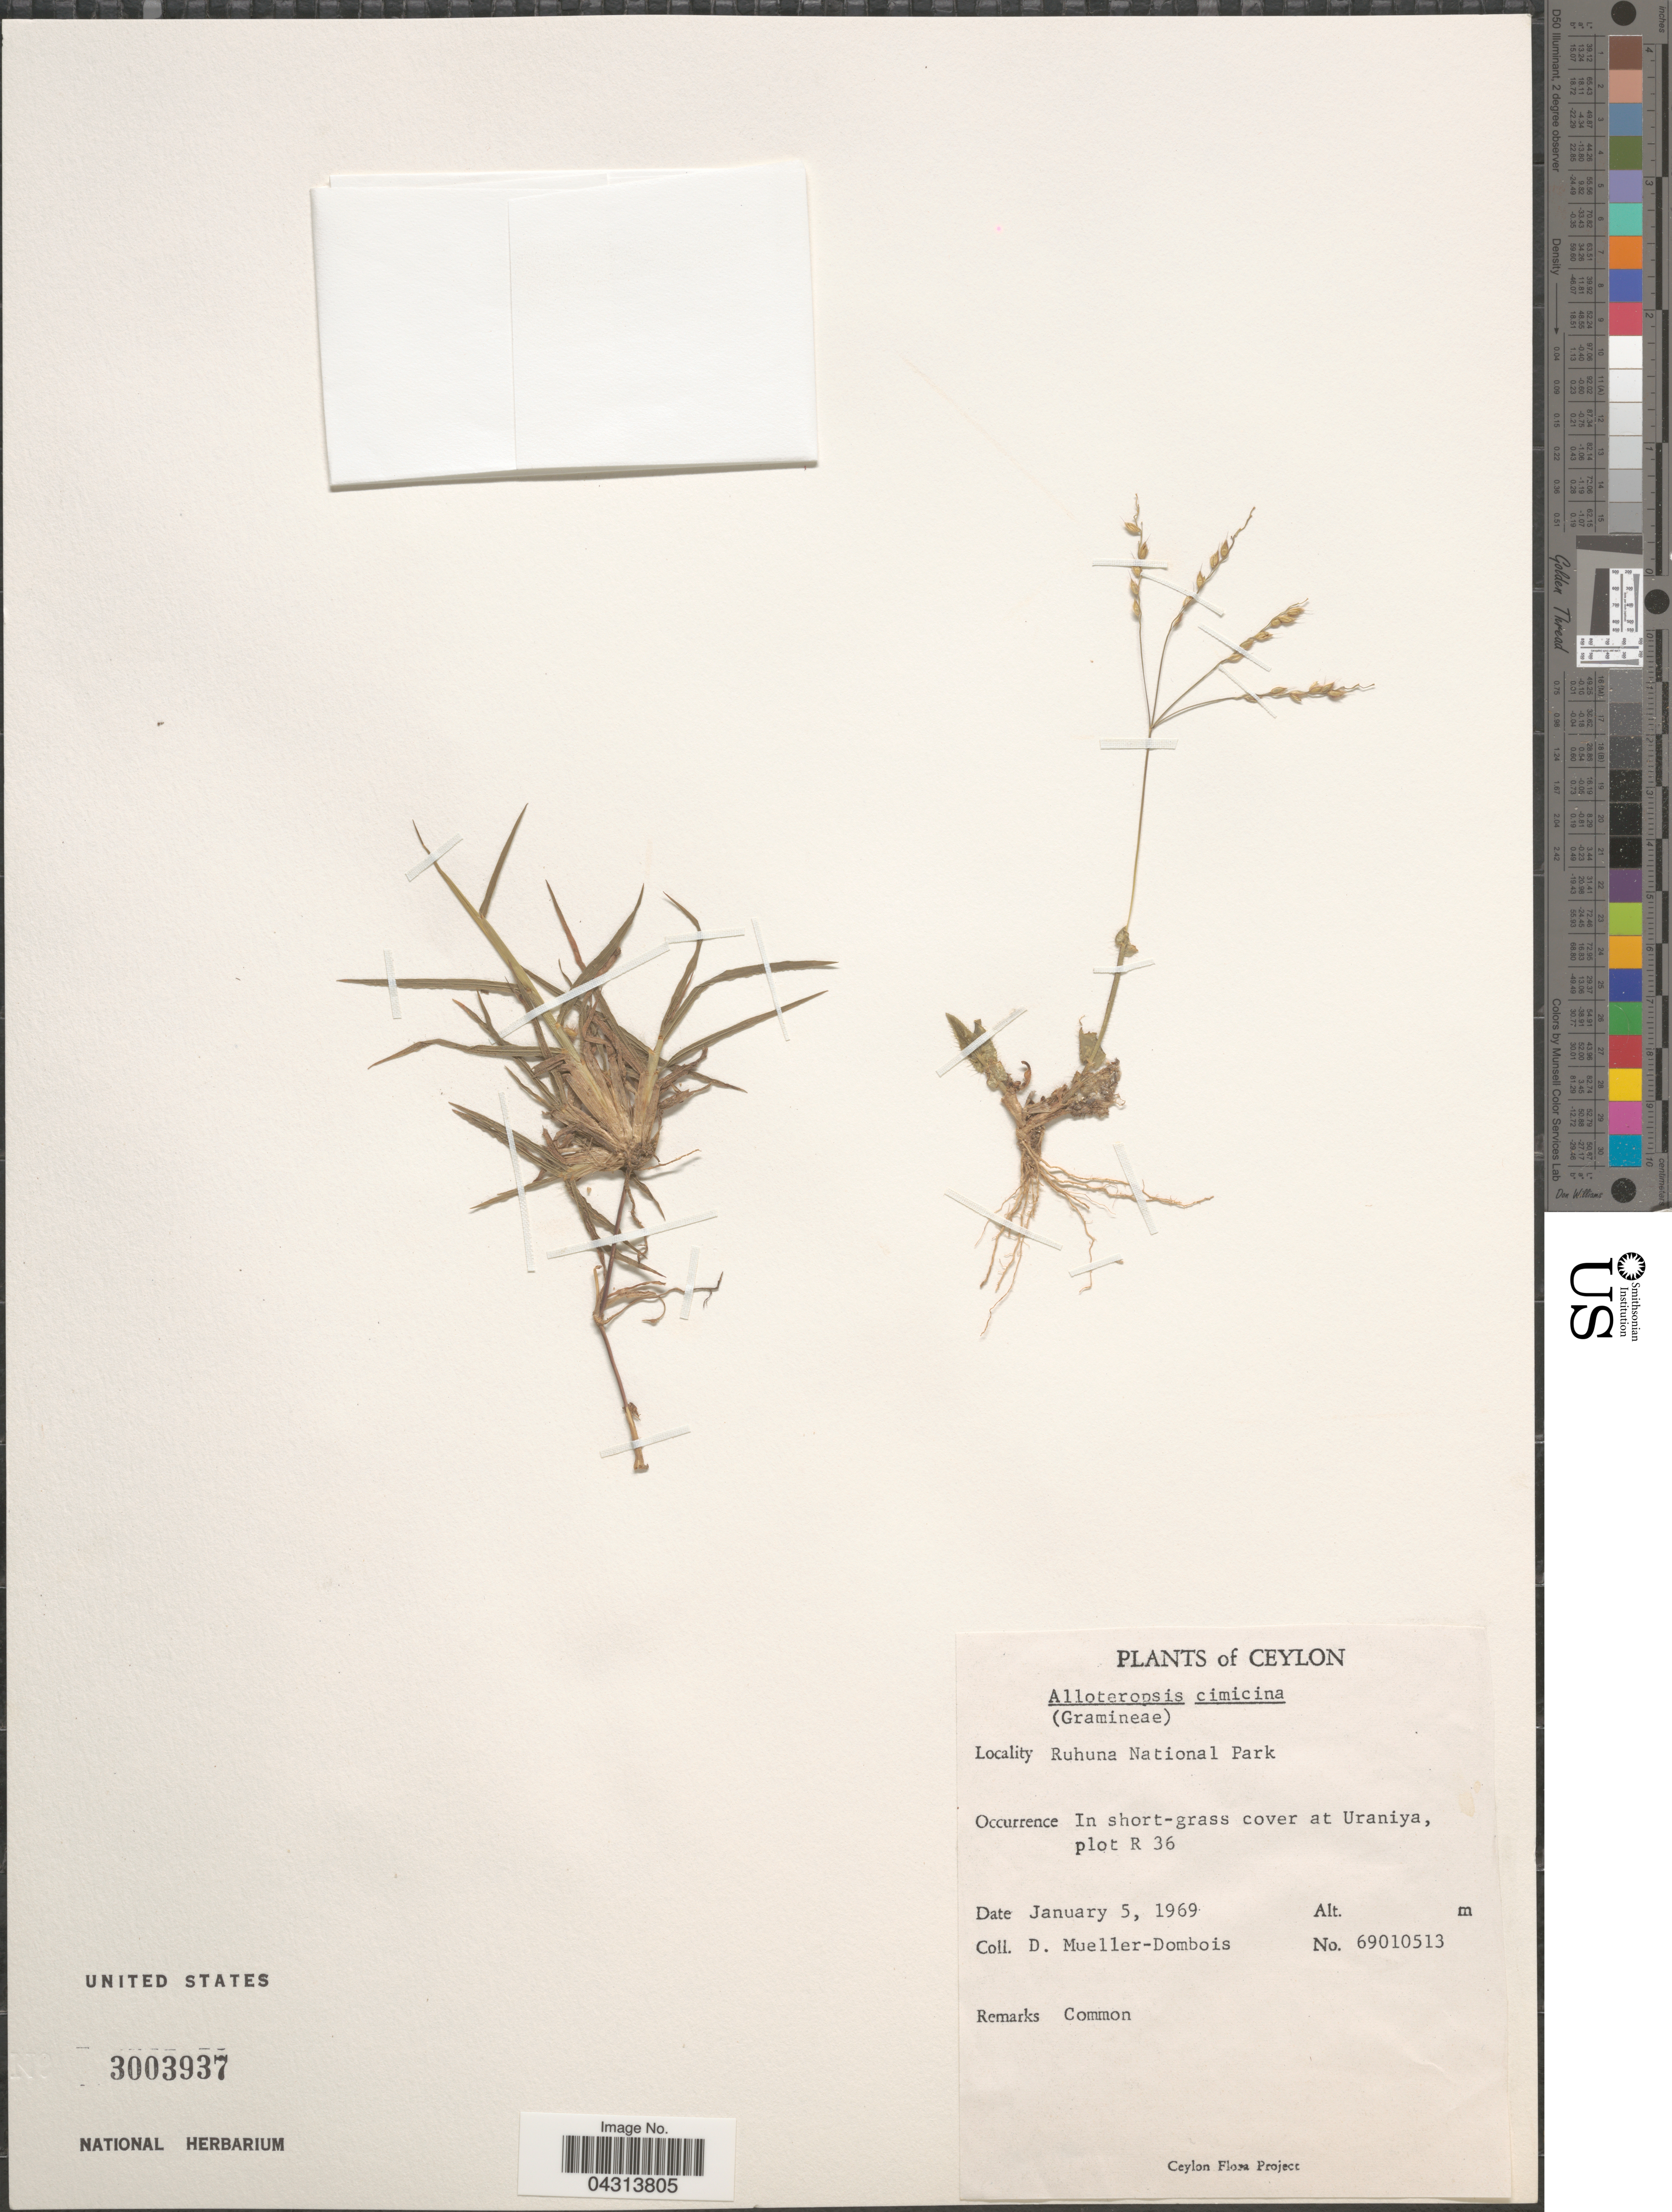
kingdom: Plantae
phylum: Tracheophyta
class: Liliopsida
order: Poales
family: Poaceae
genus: Alloteropsis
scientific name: Alloteropsis cimicina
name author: (L.) Stapf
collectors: D. Mueller-Dombois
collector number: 69010513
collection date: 1969-01-05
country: Sri Lanka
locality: Ceylon. Rahuna National Park. In short-grass cover at Uraniya, plot R 36.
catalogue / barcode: US 3003937